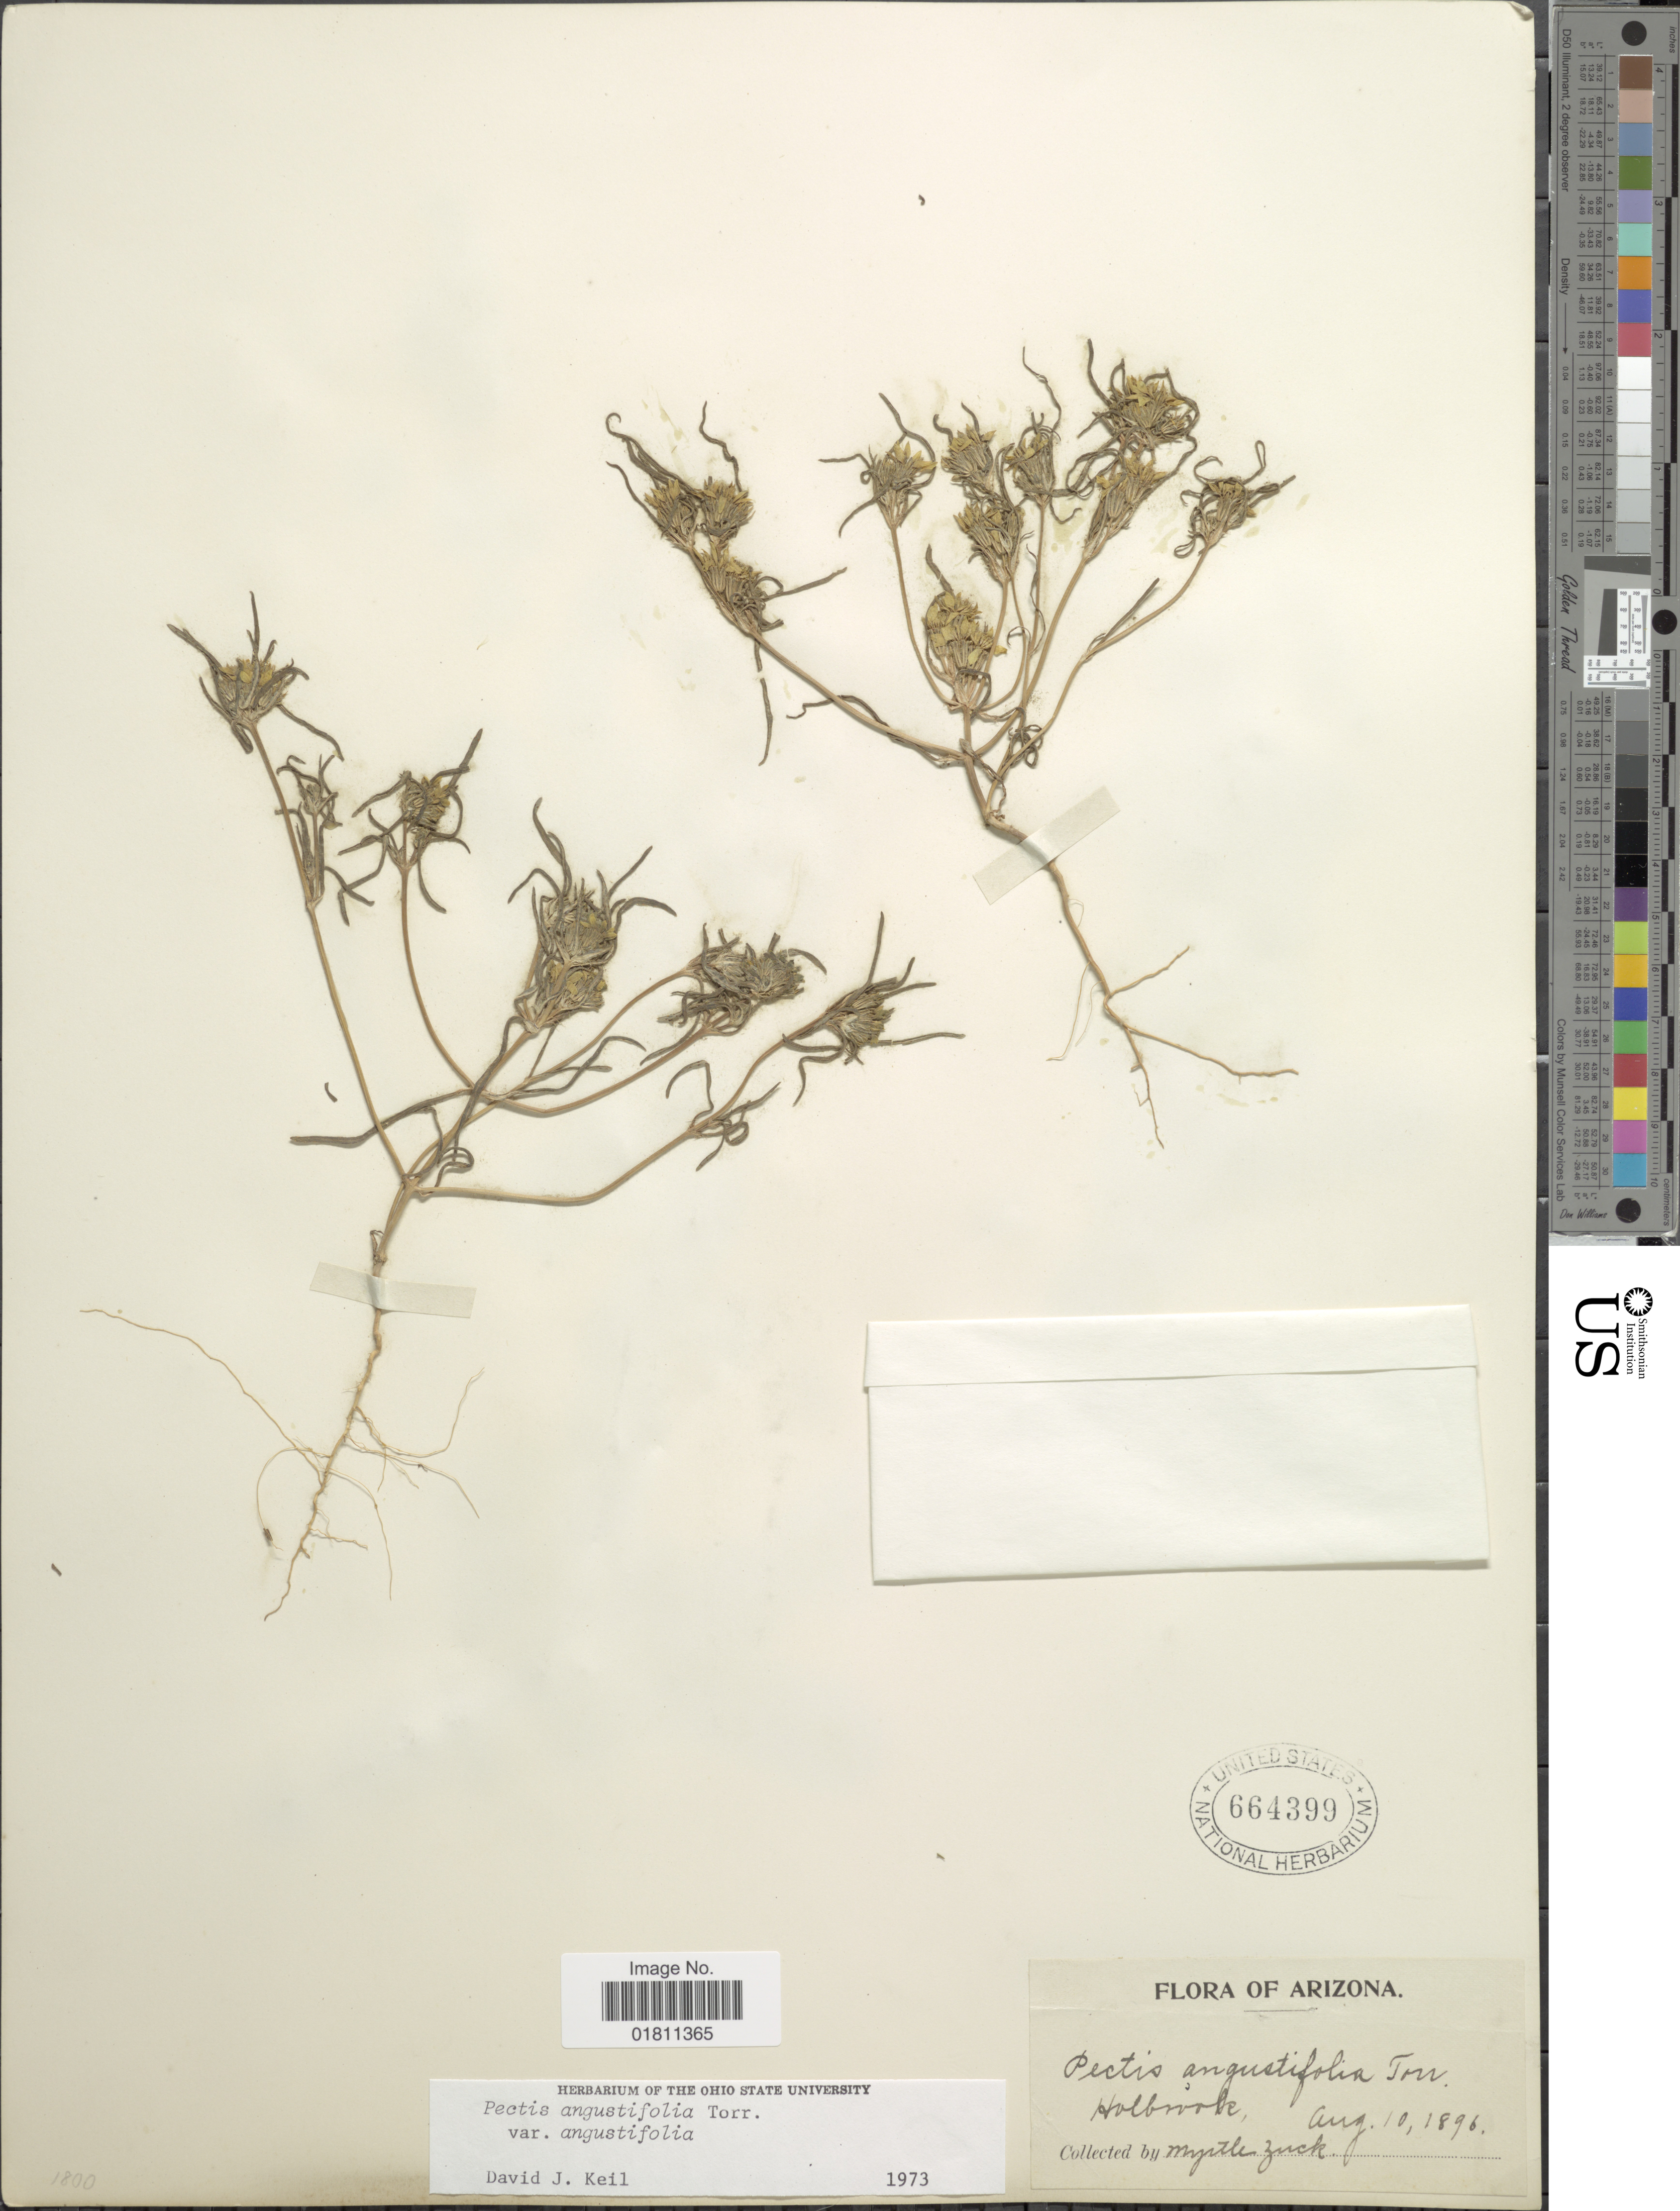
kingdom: Plantae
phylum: Tracheophyta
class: Magnoliopsida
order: Asterales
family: Asteraceae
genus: Pectis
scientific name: Pectis angustifolia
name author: Torr.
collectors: M. Zuck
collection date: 1896-08-10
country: United States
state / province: Arizona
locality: Holbrook, Arizona,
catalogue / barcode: US 664399